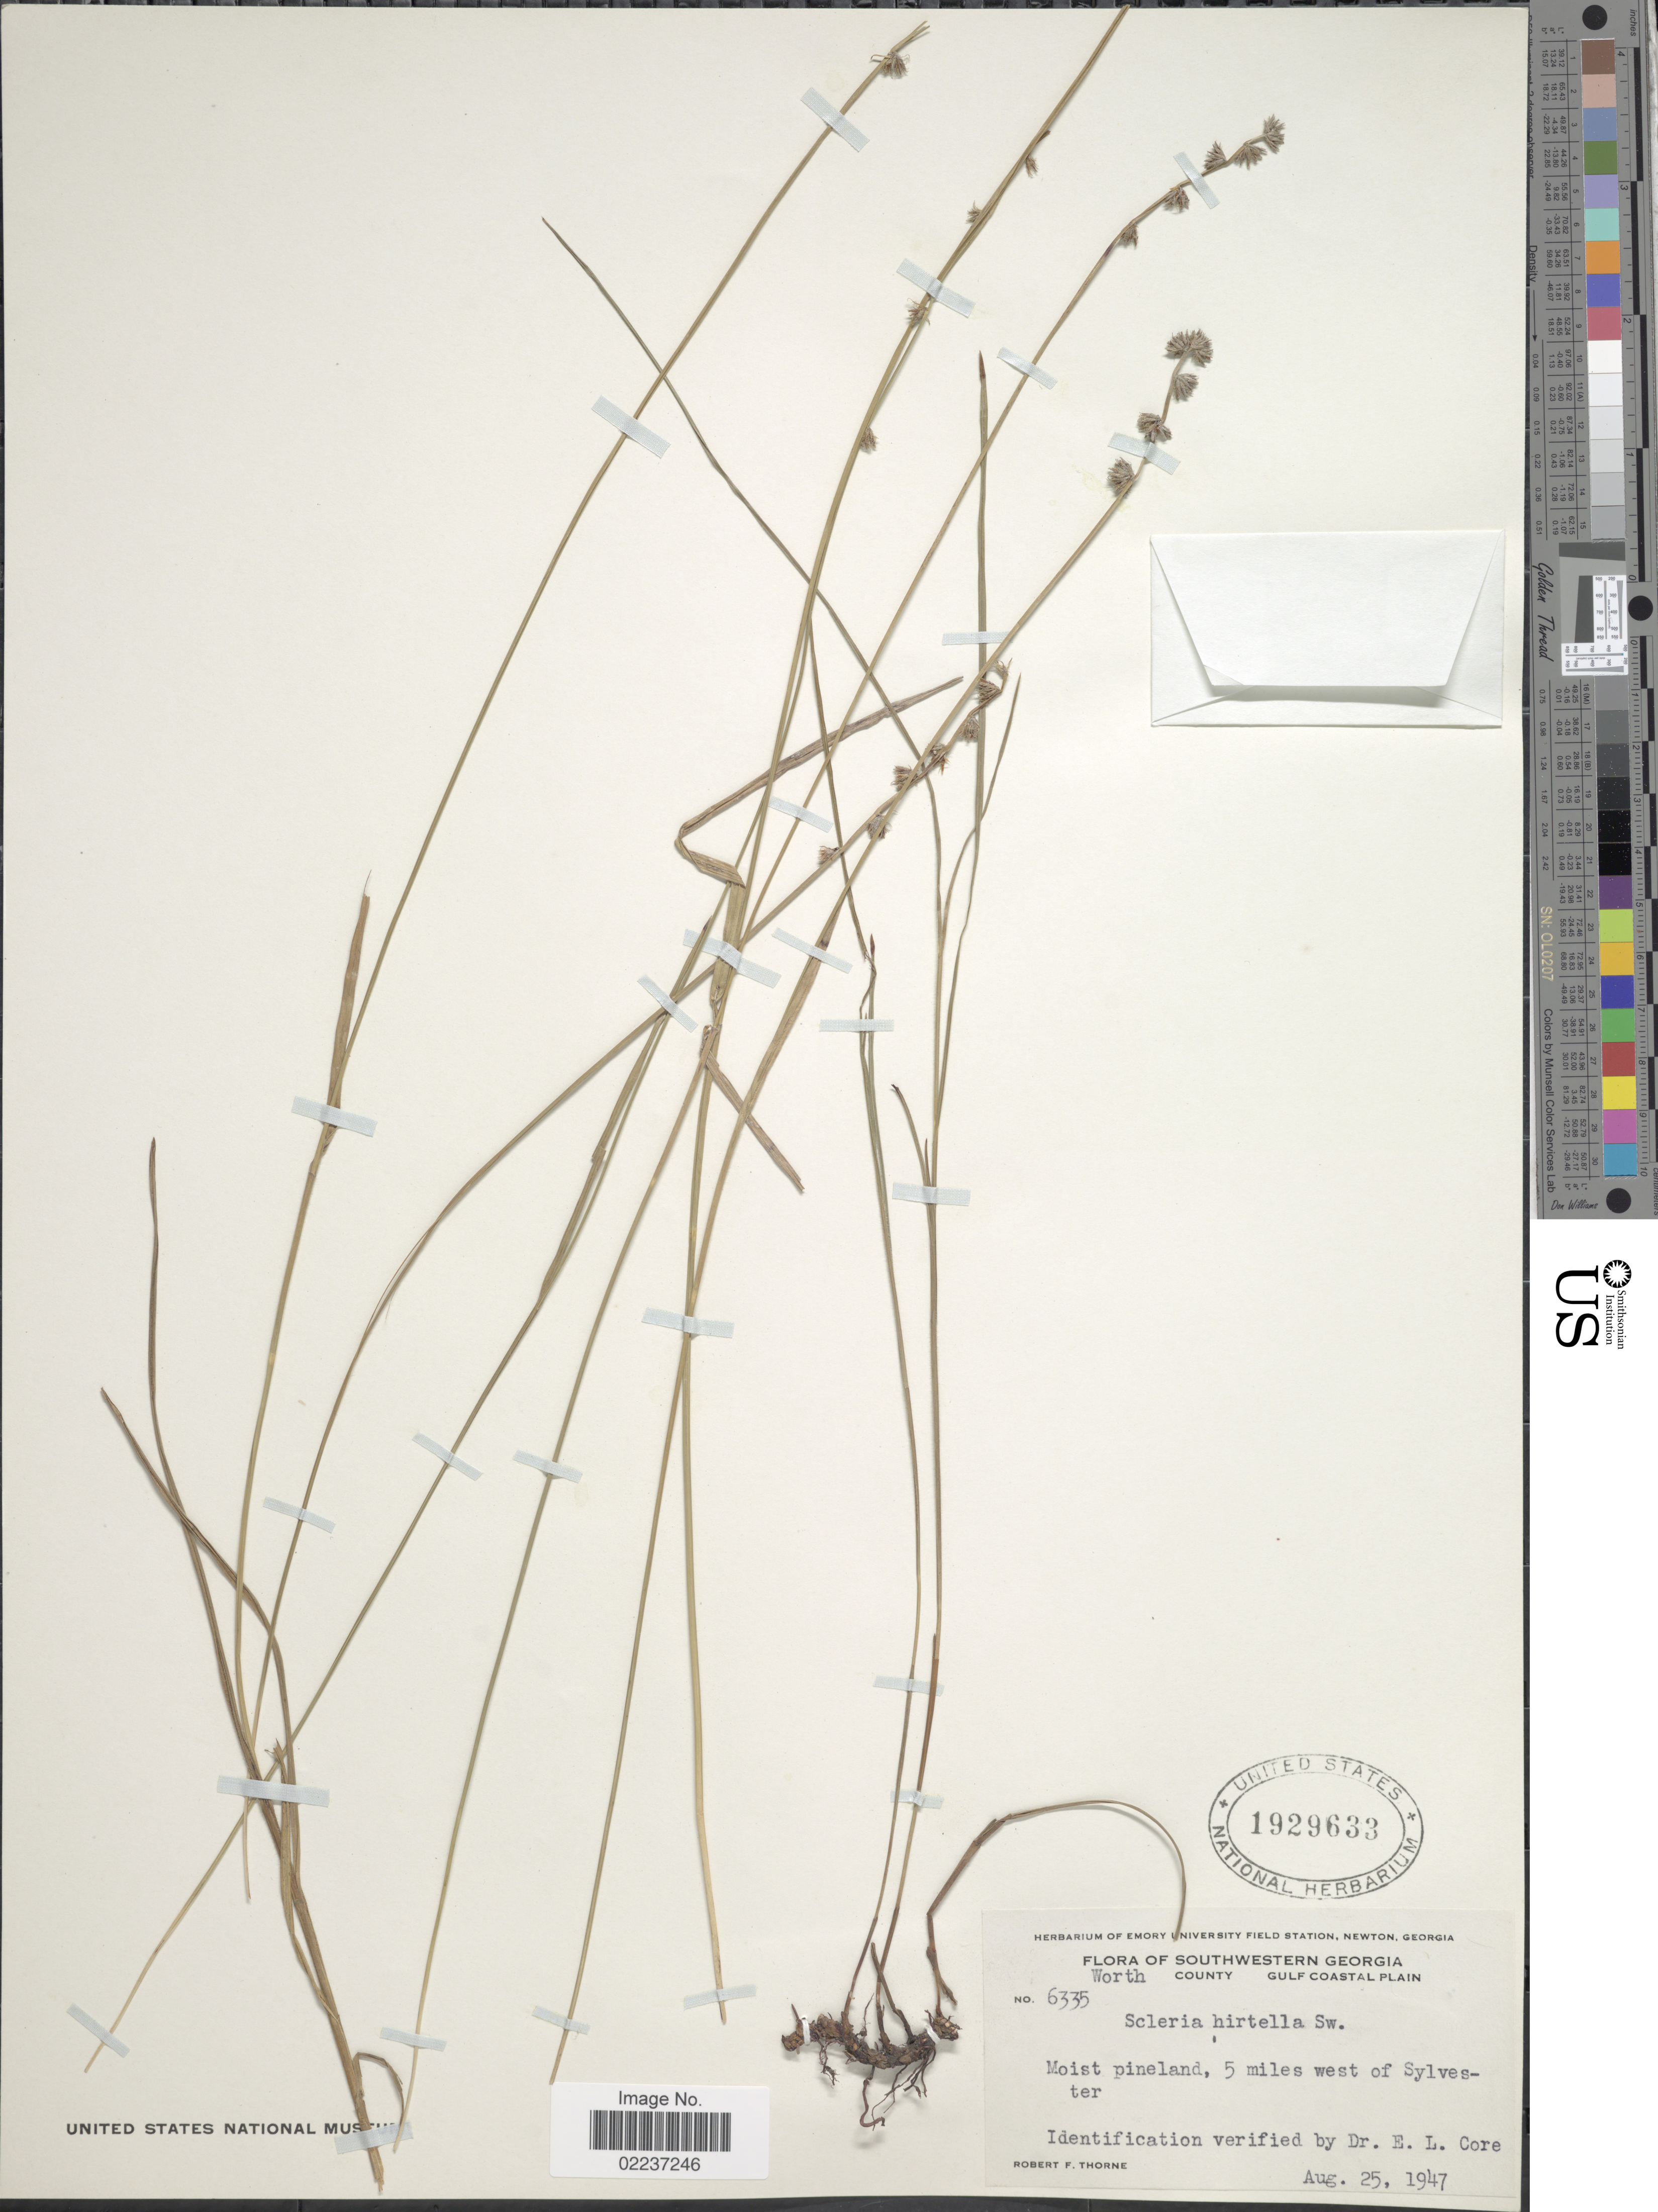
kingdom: Plantae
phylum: Tracheophyta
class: Liliopsida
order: Poales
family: Cyperaceae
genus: Scleria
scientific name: Scleria hirtella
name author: Sw.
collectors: R. F. Thorne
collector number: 5335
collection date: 1947-08-25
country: United States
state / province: Georgia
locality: Southwestern Georgia, Worth County, Gulf Coastal Plain, Moist pineland, 5 miles west of Sylvester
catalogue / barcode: US 1929633